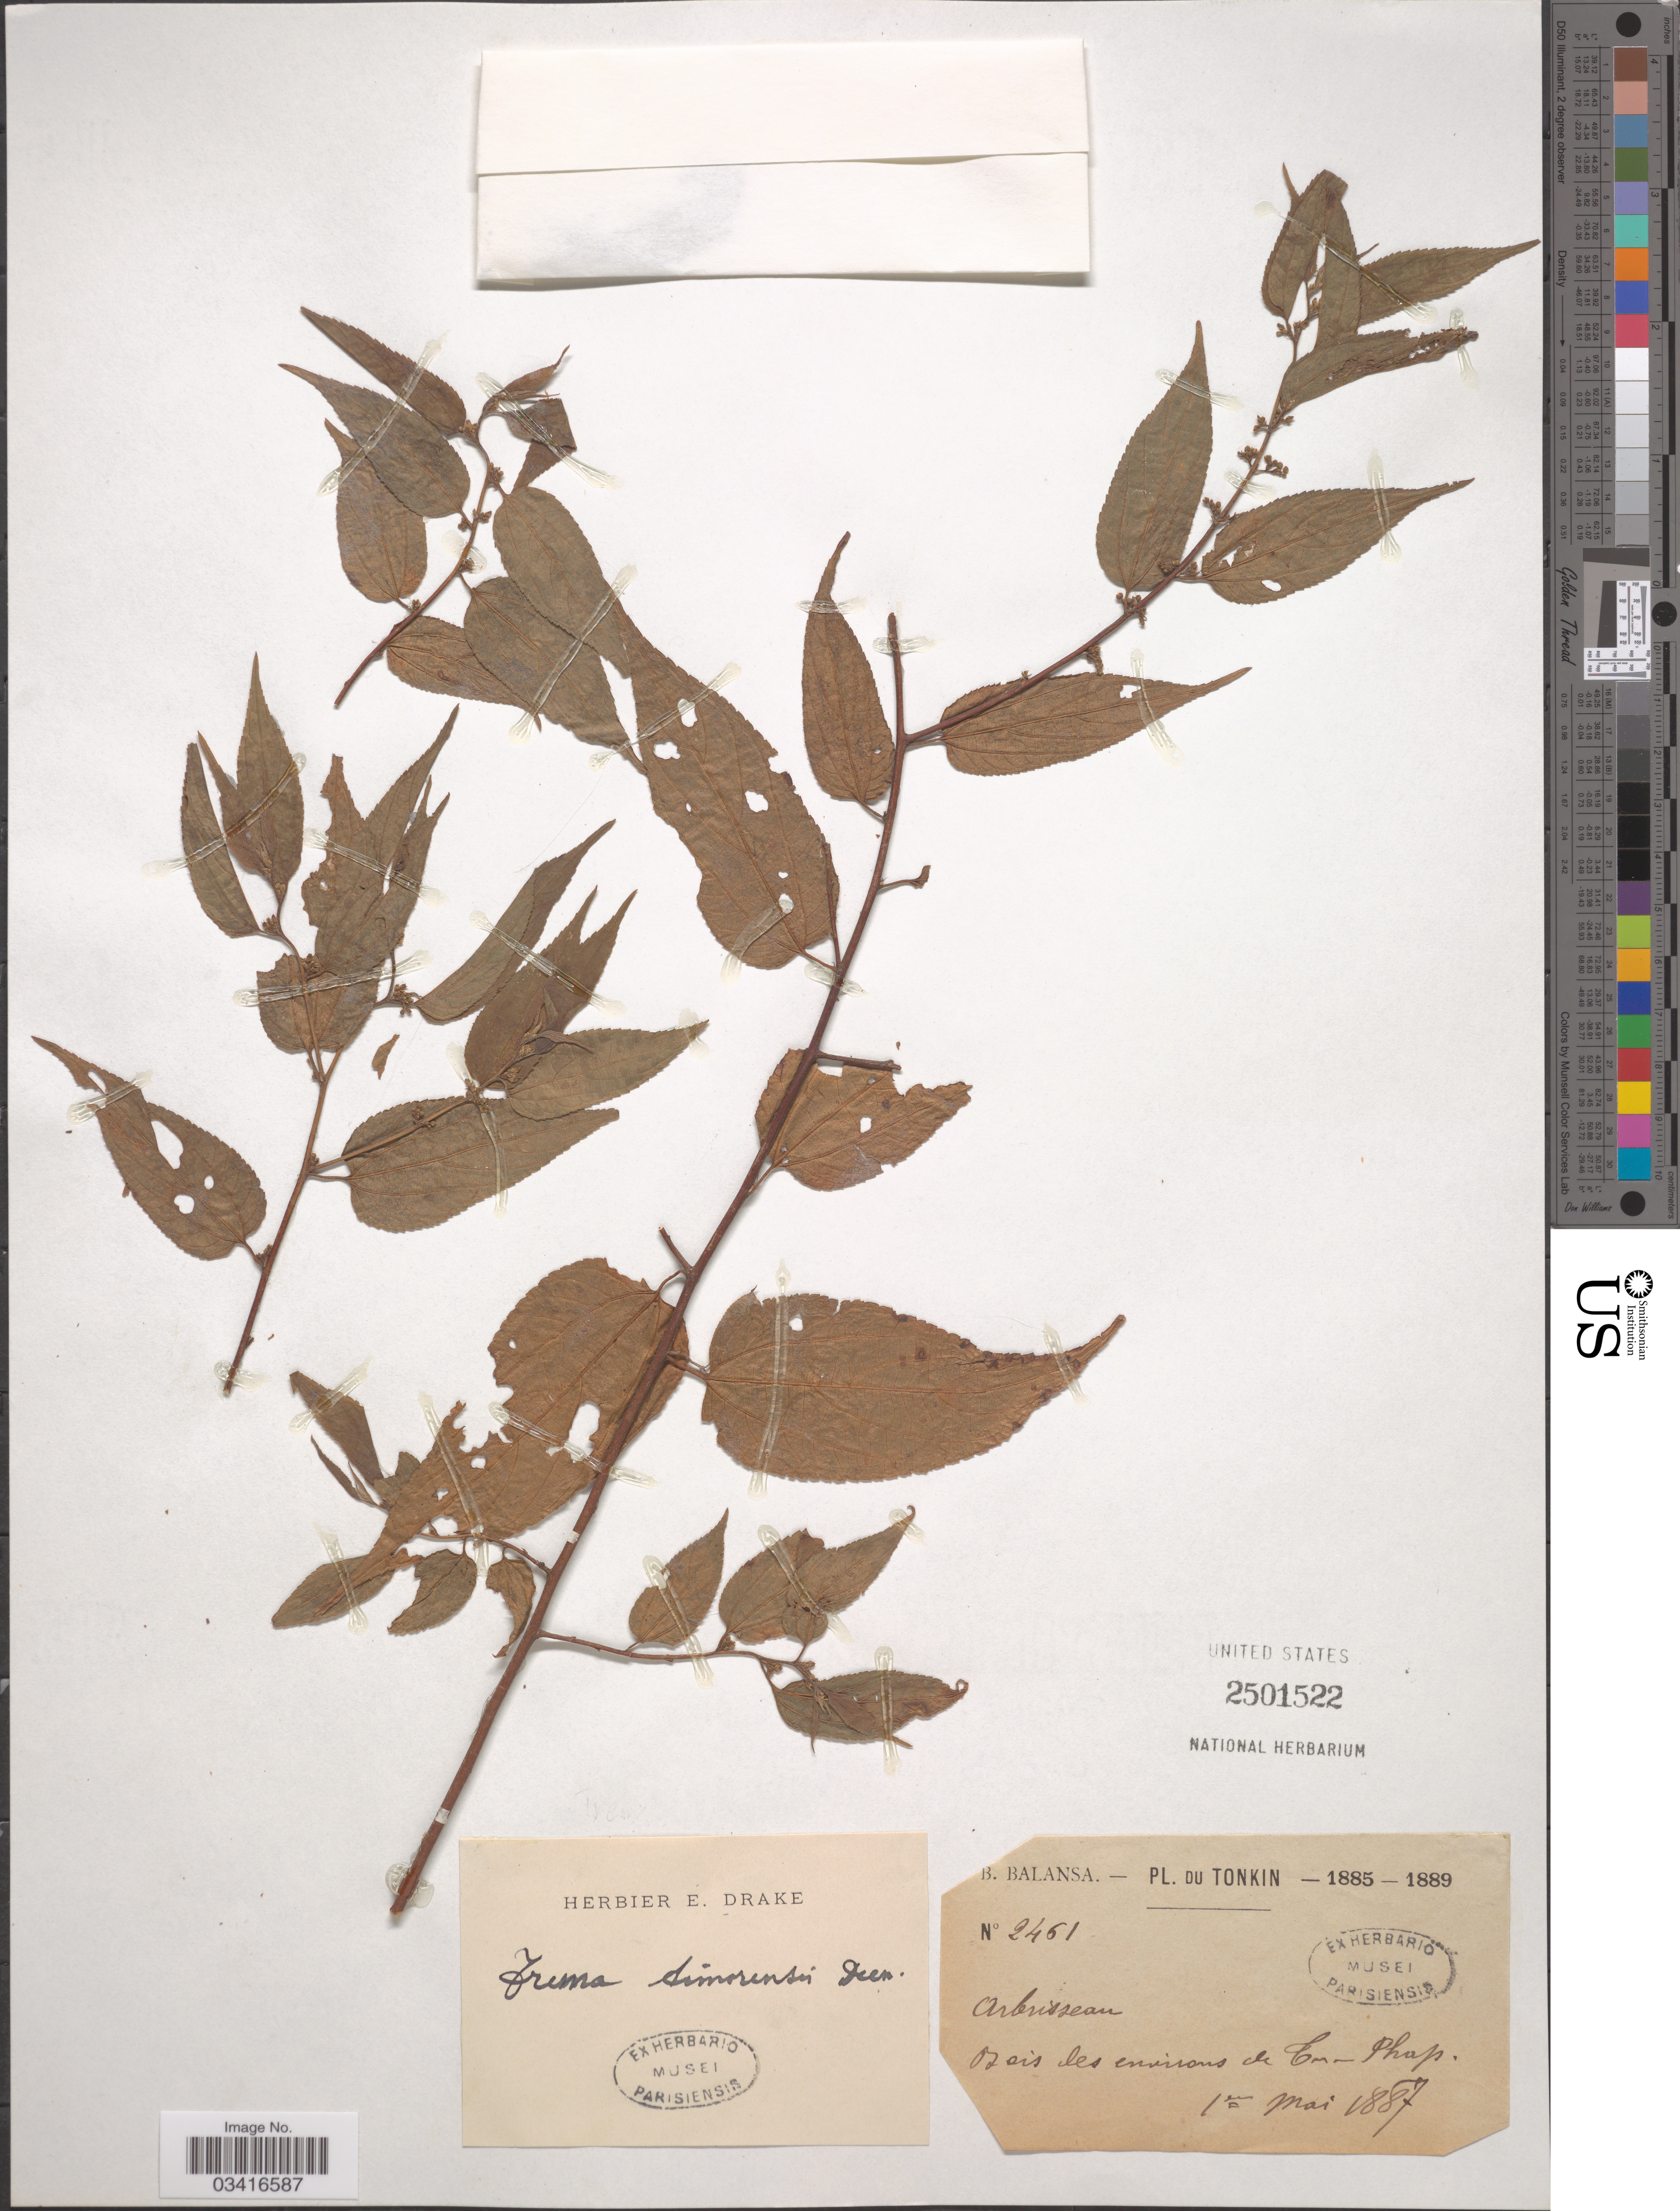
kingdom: Plantae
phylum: Tracheophyta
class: Magnoliopsida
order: Rosales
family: Cannabaceae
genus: Trema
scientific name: Trema timorensis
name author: Blume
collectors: B. Balansa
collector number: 2461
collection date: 1887-05-01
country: Vietnam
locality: Tonkin. Bois les environs de Em-Phap [interpreted].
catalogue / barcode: US 2501522